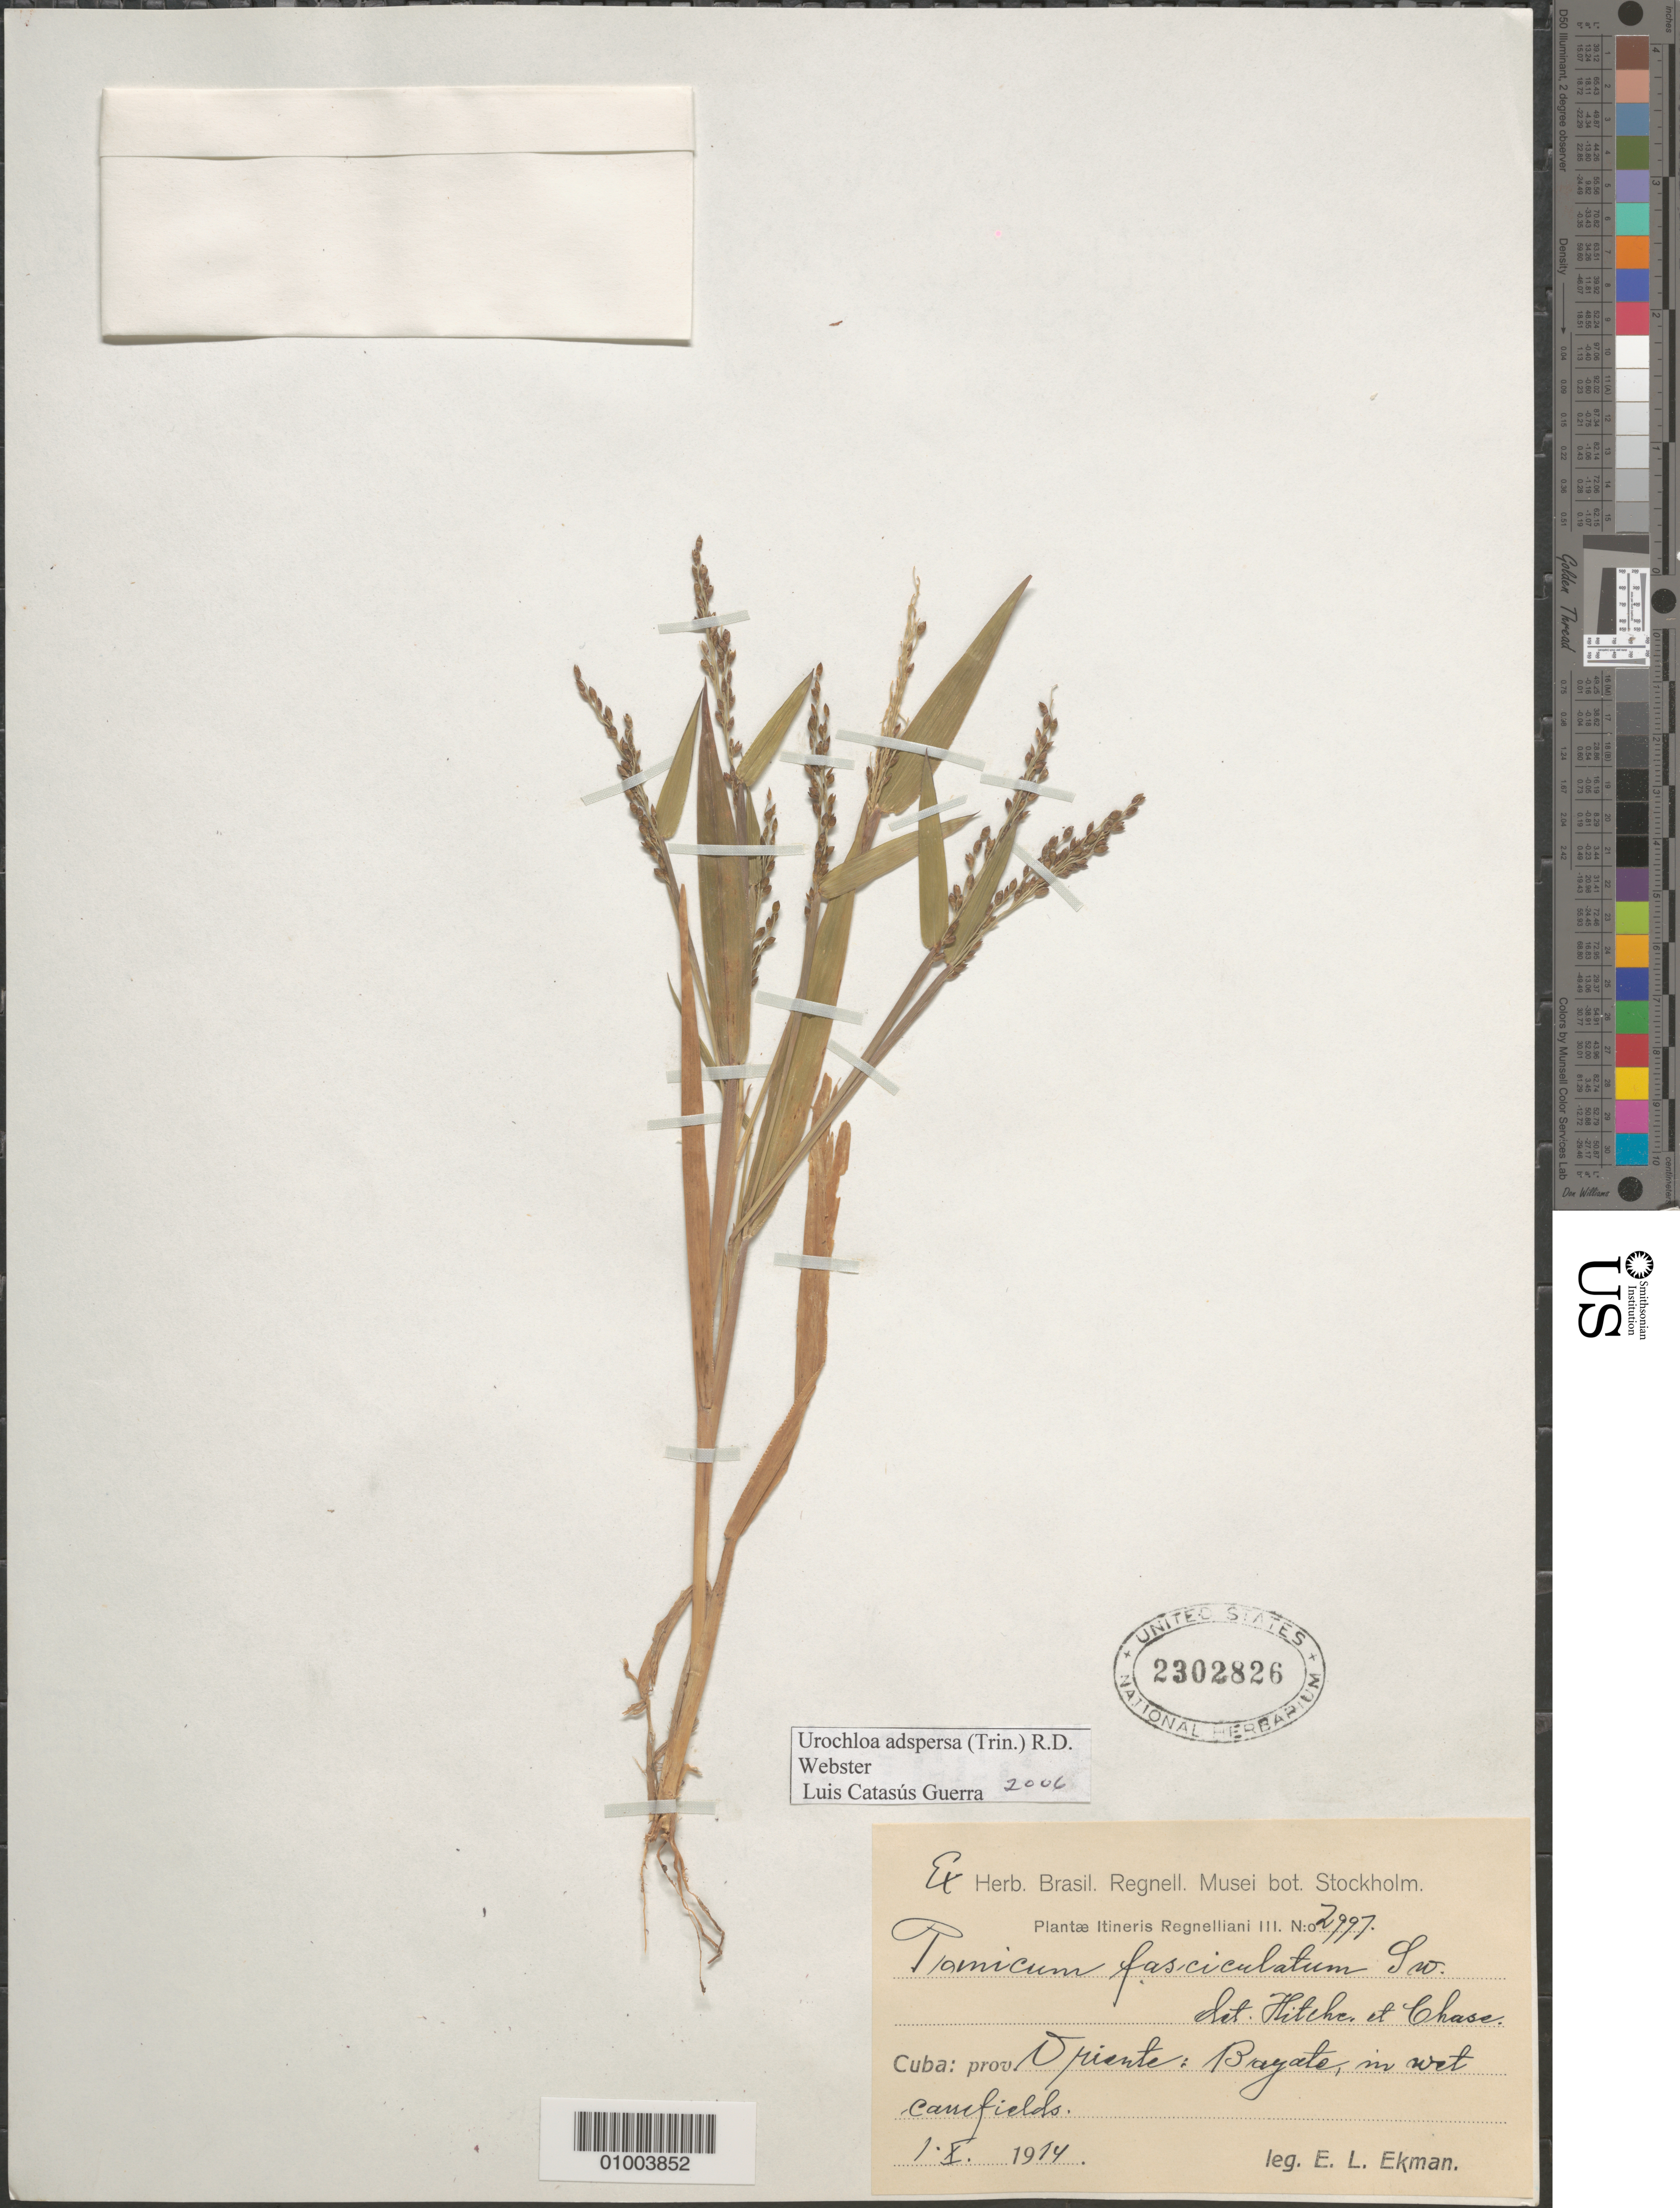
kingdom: Plantae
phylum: Tracheophyta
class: Liliopsida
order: Poales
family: Poaceae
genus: Urochloa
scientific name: Urochloa adspersa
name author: (Trin.) R.D. Webster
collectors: E. L. Ekman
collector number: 2997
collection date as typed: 01 --- 1914 or -- Jan 1914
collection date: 1914 or 1914-01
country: Cuba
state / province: Oriente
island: Cuba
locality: Bayate, in wet canifields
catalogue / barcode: US 2302826